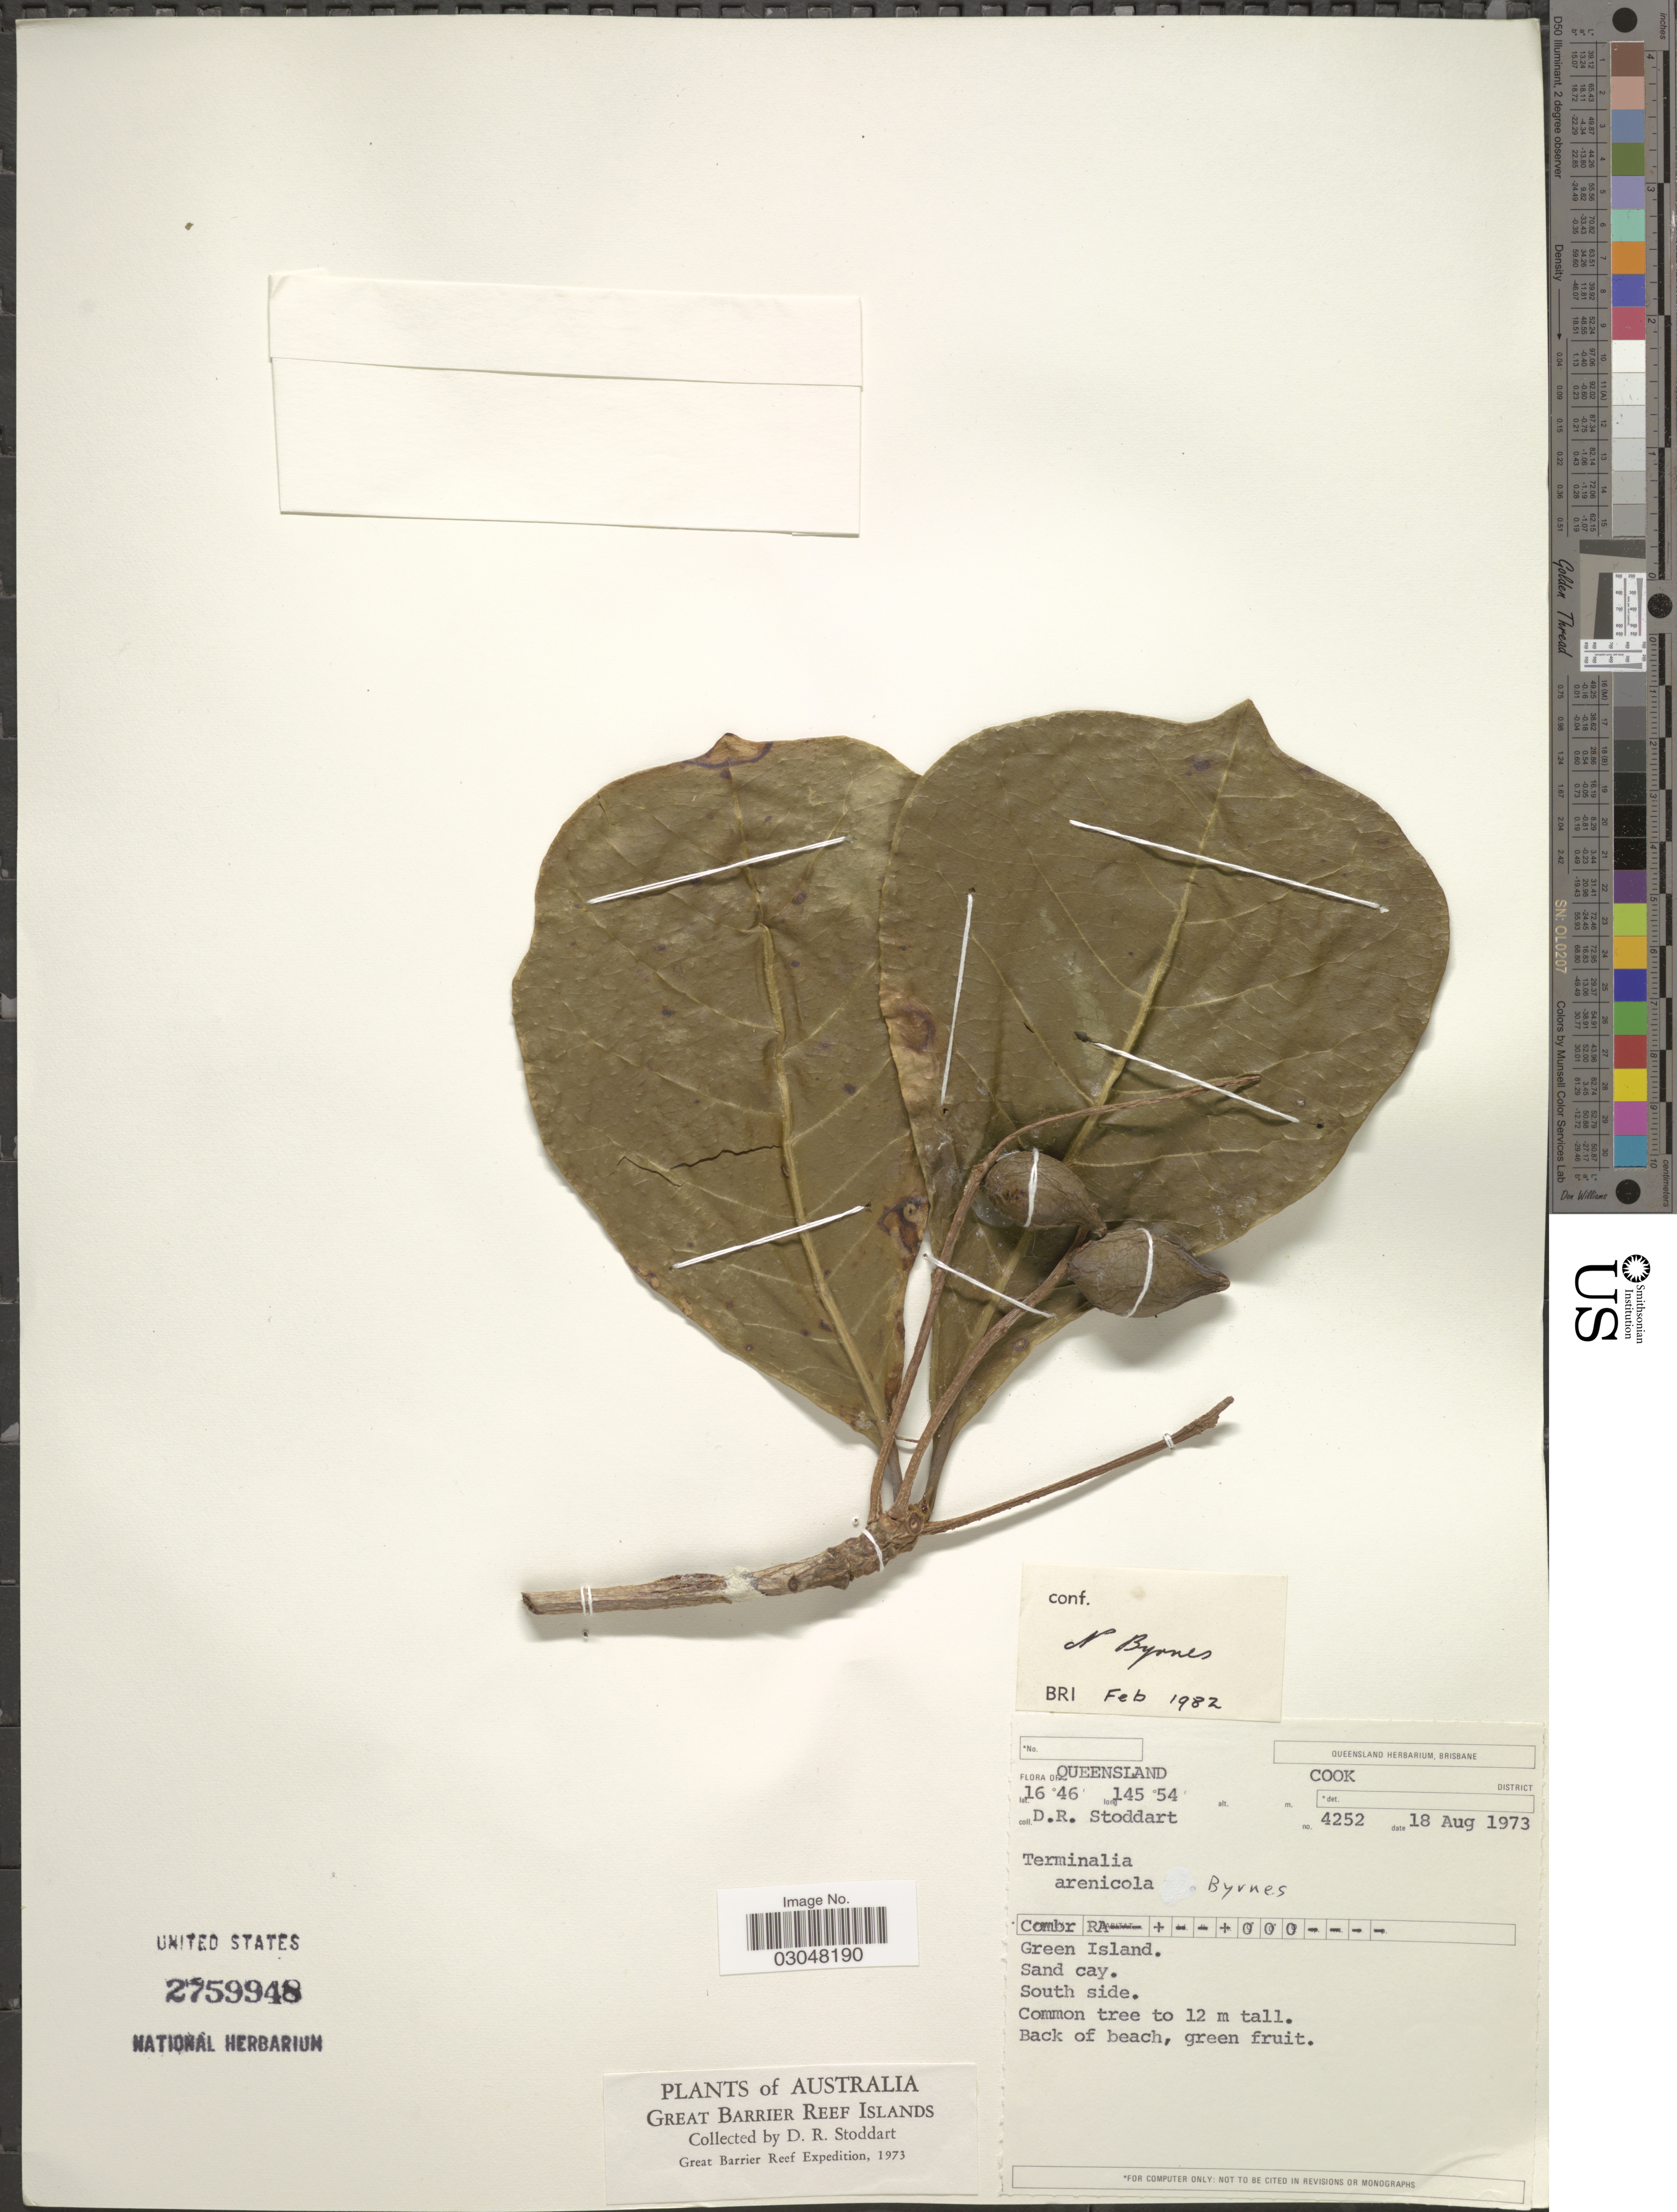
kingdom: Plantae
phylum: Tracheophyta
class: Magnoliopsida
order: Myrtales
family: Combretaceae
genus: Terminalia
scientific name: Terminalia arenicola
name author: Byrnes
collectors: D. R. Stoddart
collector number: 4252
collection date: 1973-08-18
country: Australia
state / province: Queensland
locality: Cook District. Green Island. Great Barrier Reef Islands. Great Barrier Reef.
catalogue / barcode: US 2759948